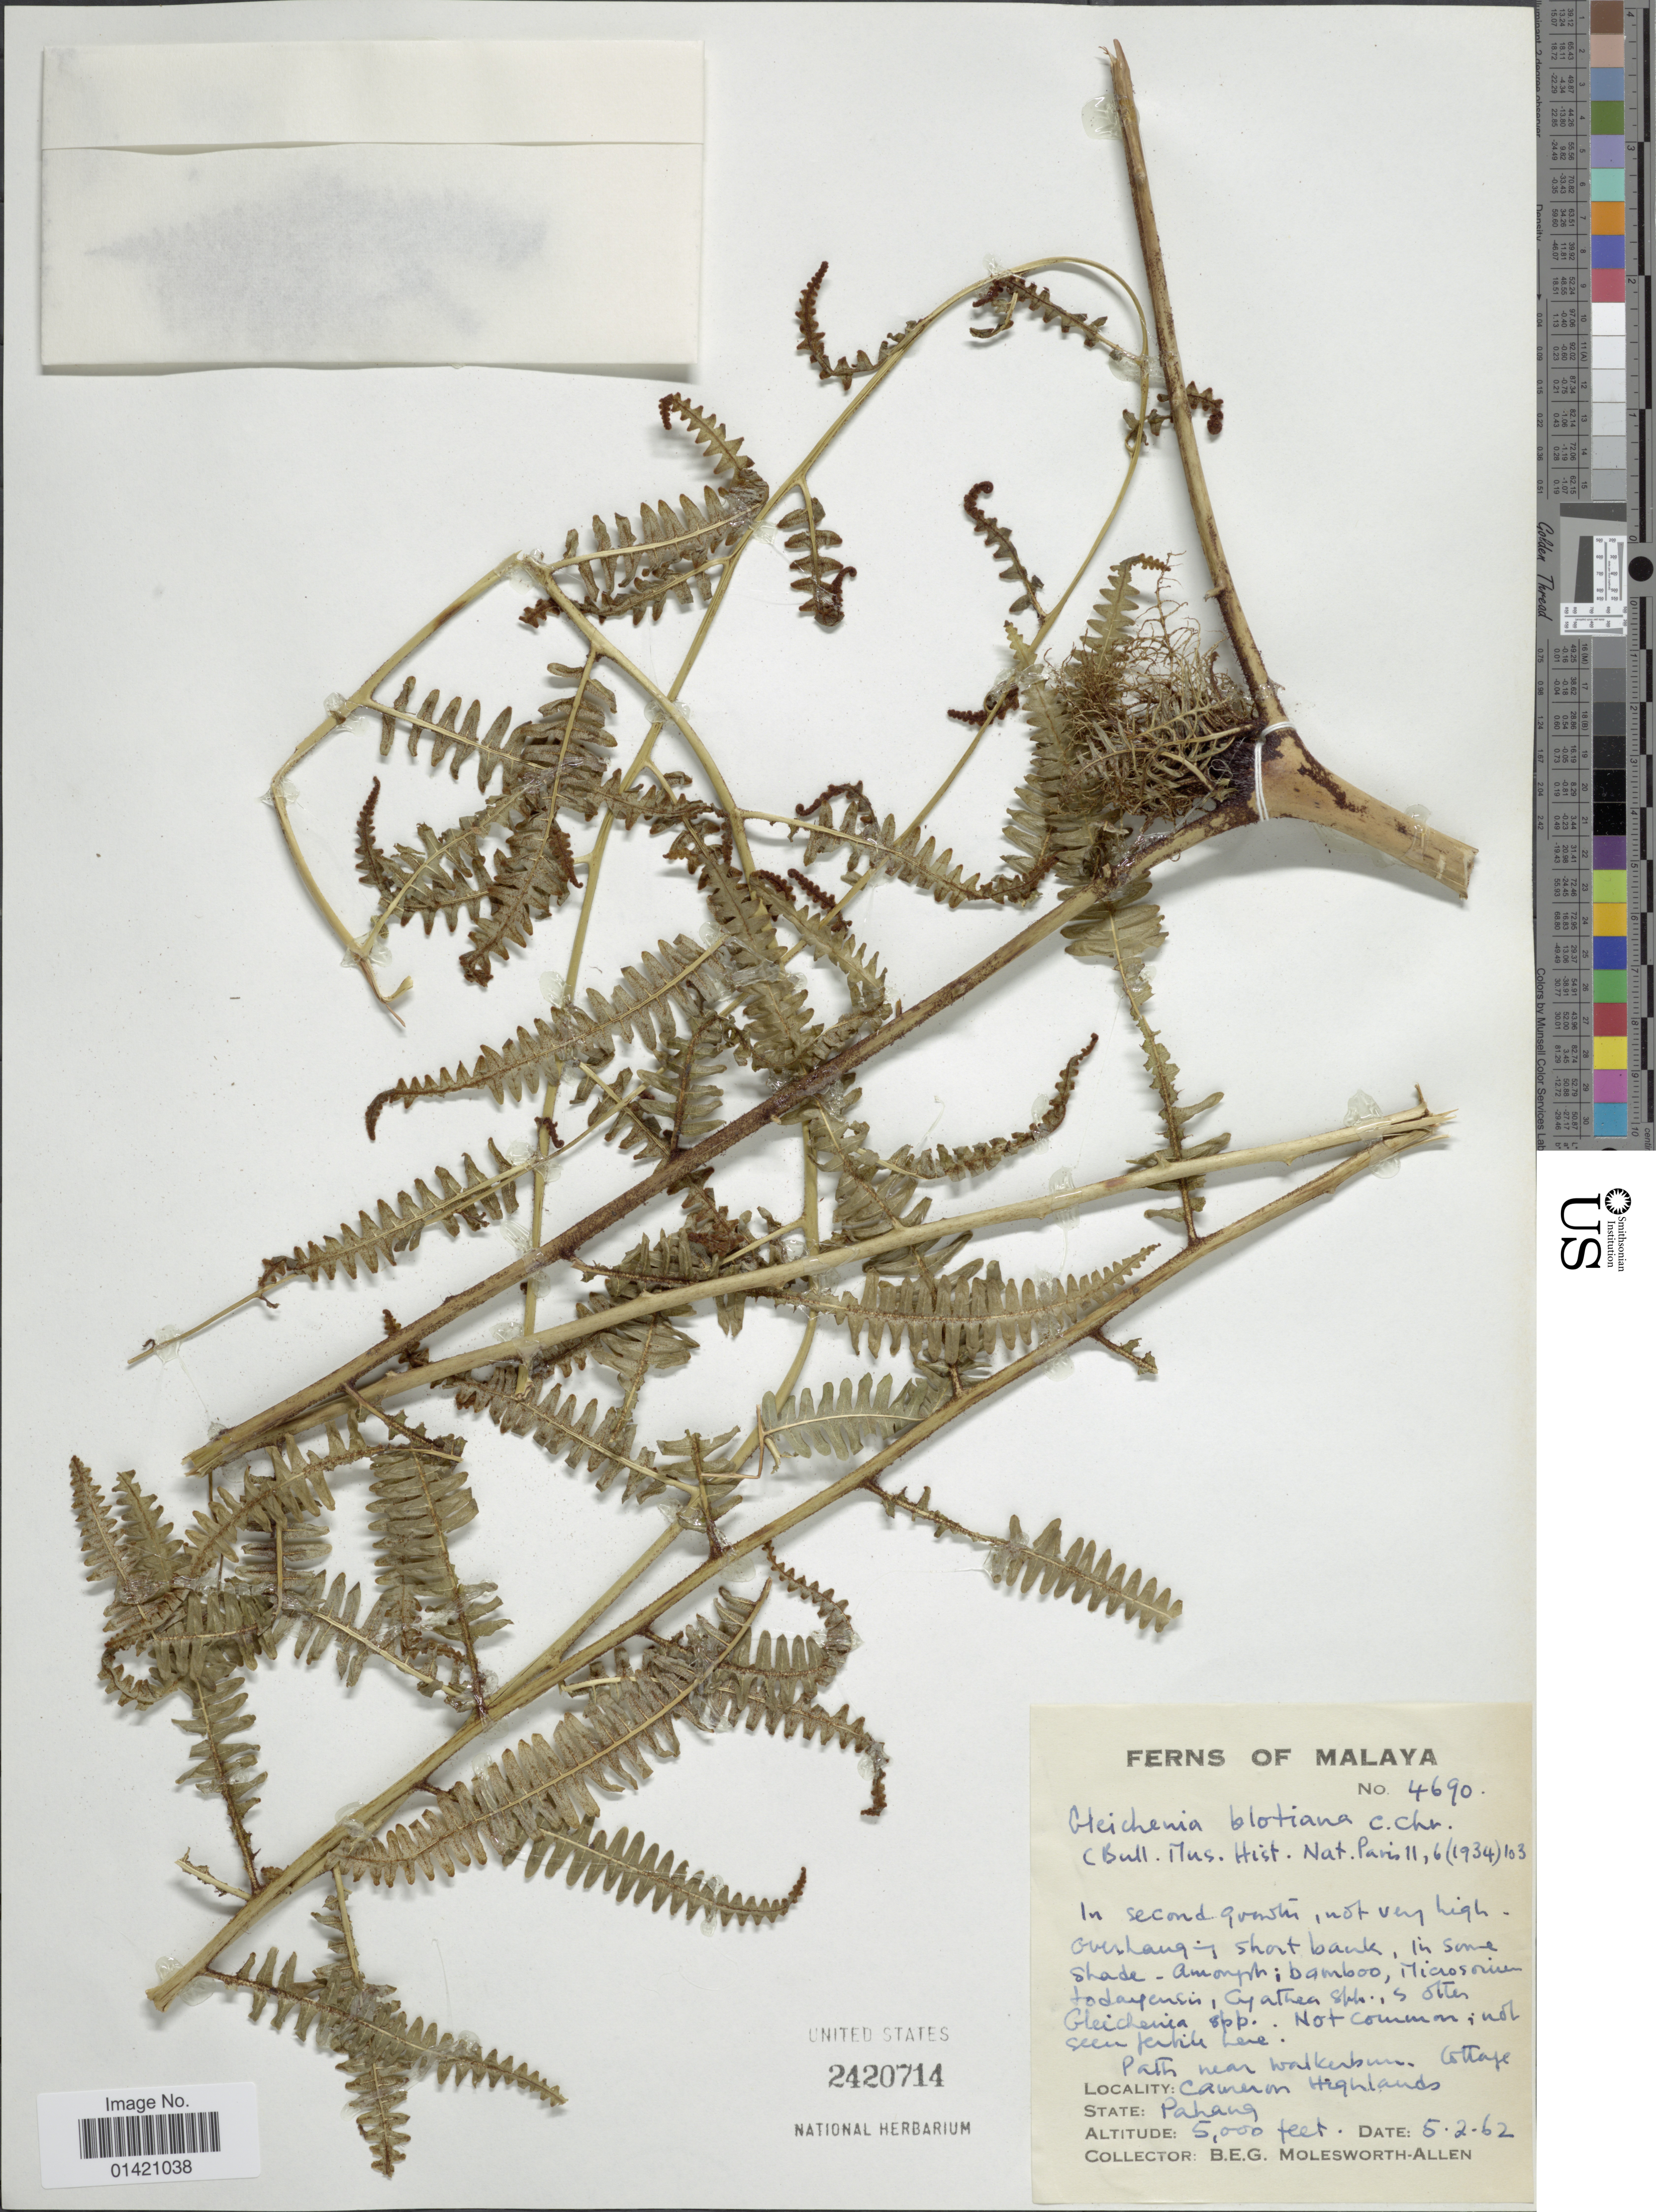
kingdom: Plantae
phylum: Tracheophyta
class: Polypodiopsida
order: Gleicheniales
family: Gleicheniaceae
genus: Diplopterygium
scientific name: Diplopterygium blotianum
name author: (C. Chr.) Nakai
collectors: B. E. G. Molesworth-Allen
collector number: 4690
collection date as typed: Transcribed d/m/y: 5/2/62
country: Malaysia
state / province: Pahang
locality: Path near Walkerstrum College. Cameron Highlands. Malaya.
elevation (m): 1524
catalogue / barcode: US 2420714